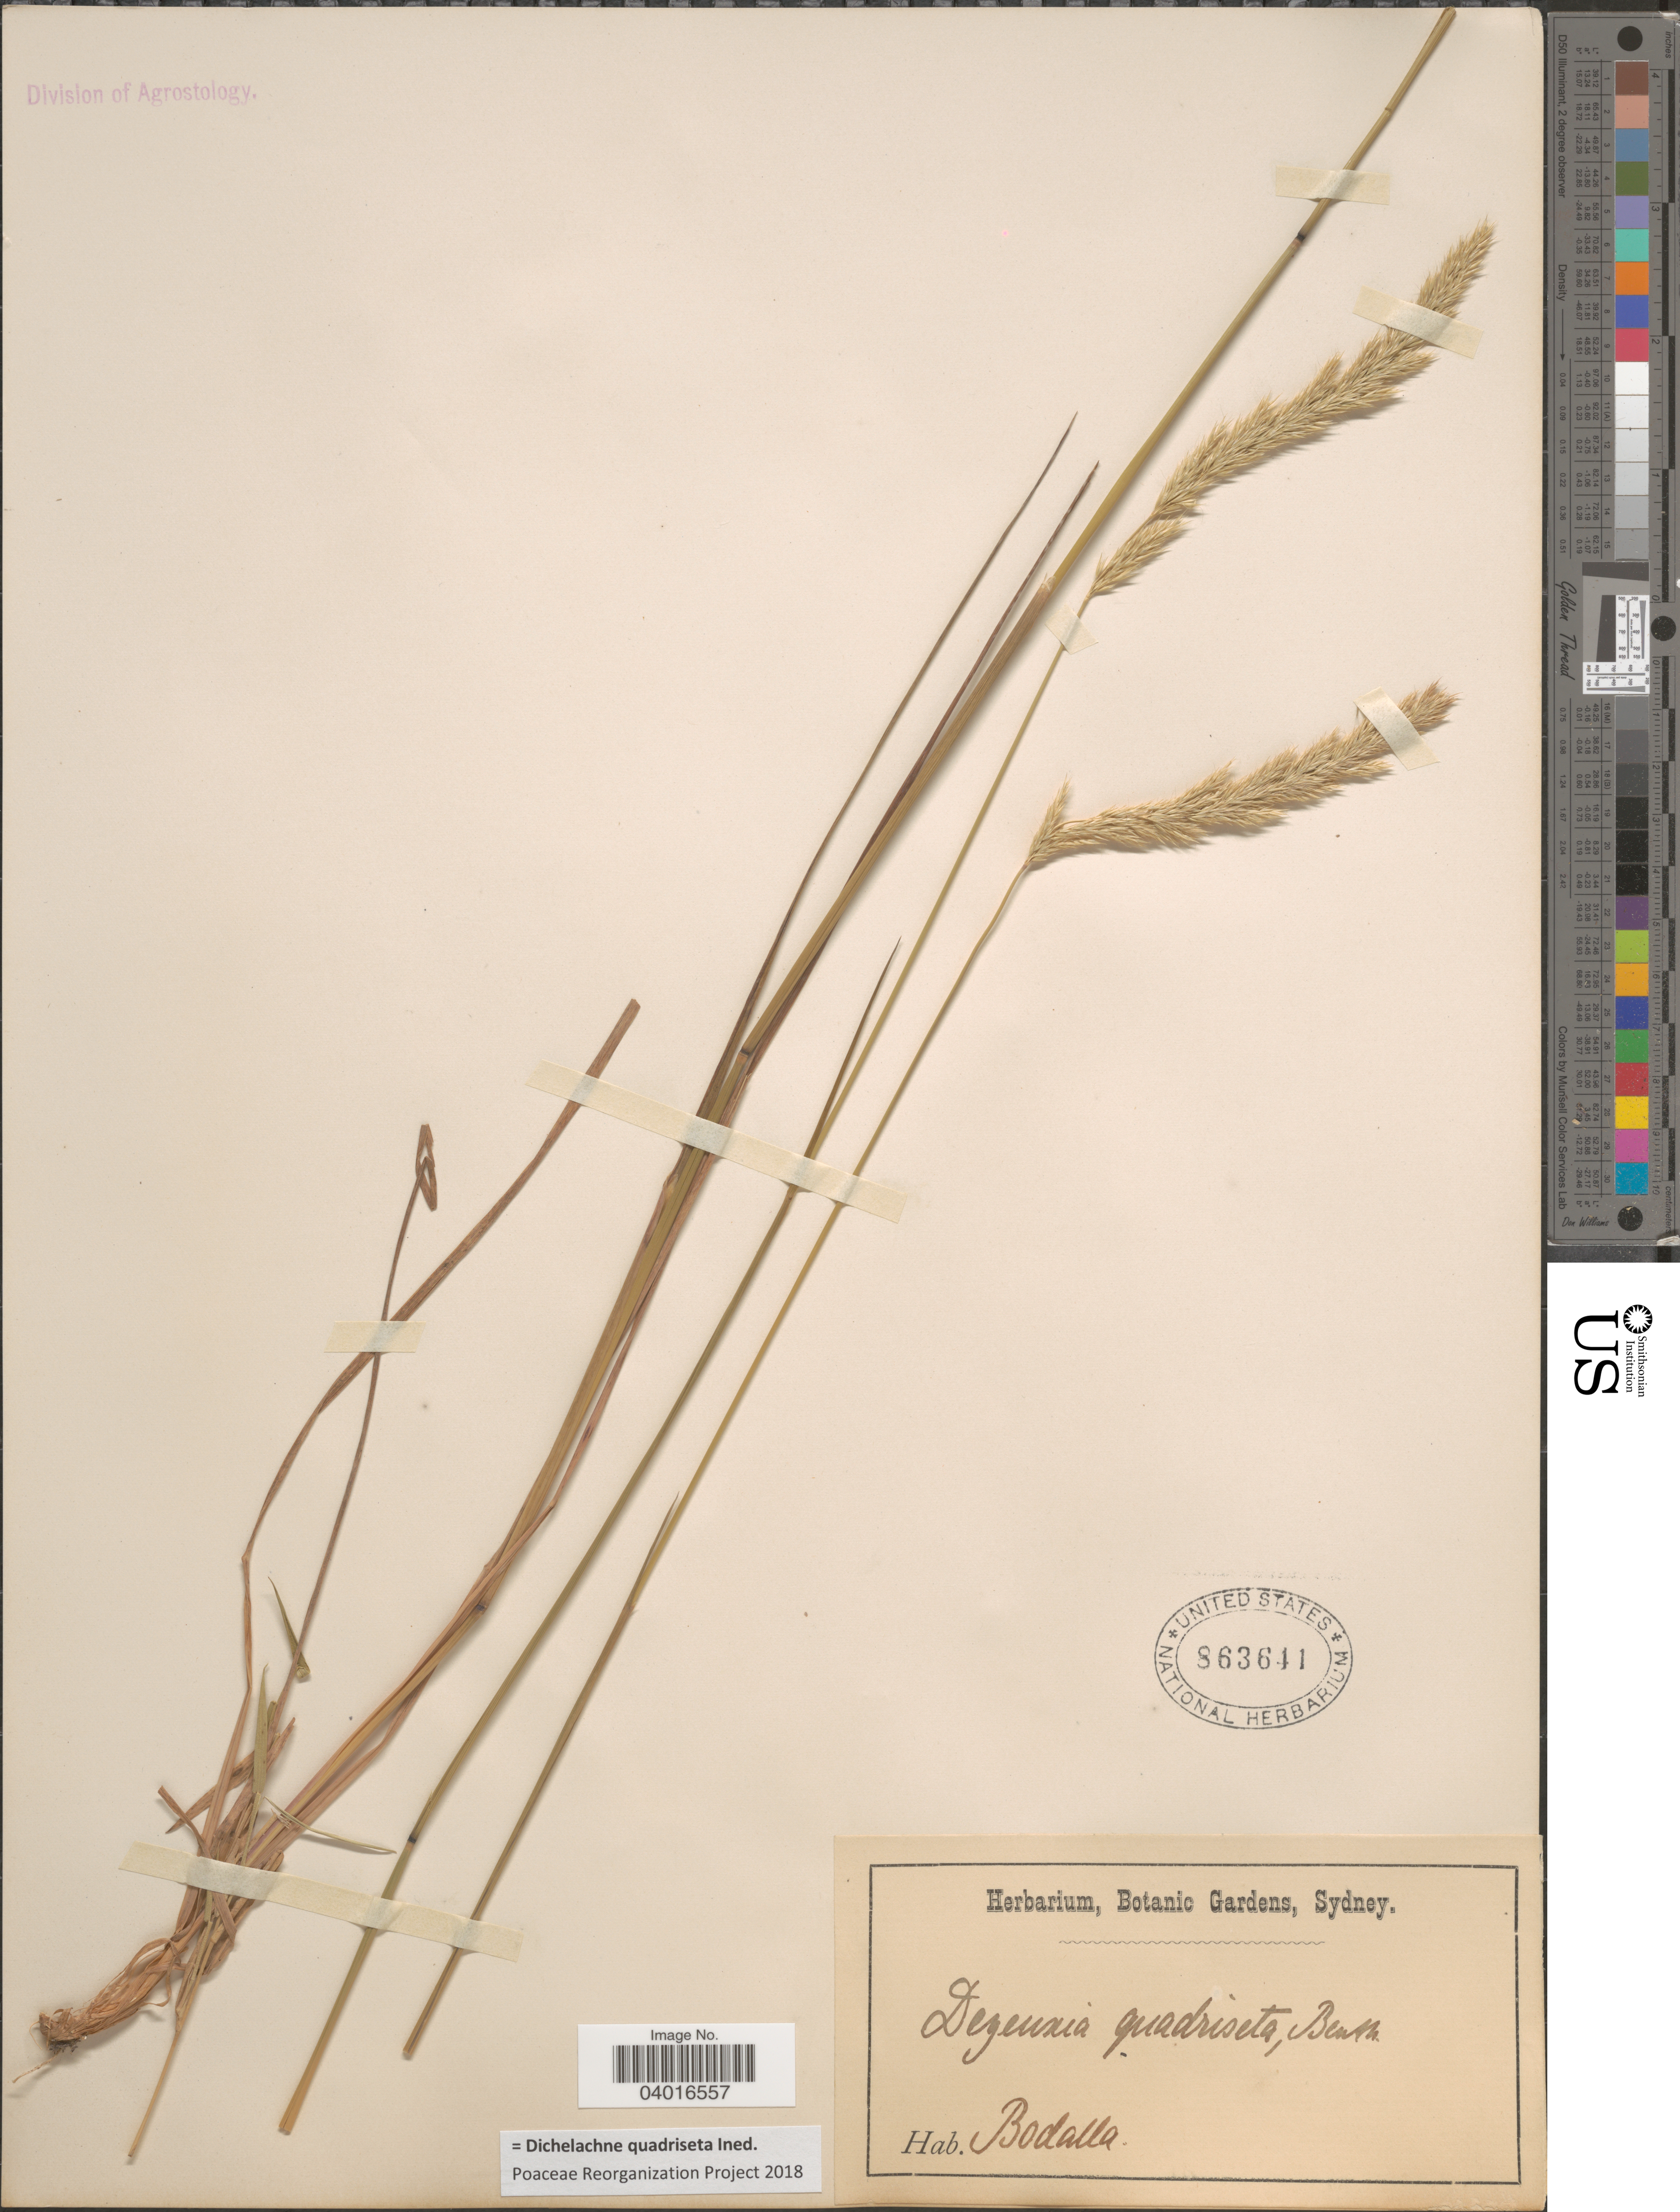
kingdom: Plantae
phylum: Tracheophyta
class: Liliopsida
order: Poales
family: Poaceae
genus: Dichelachne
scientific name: Dichelachne quadriseta ined.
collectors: ex Herb. Bot. Gard. Sydney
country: Australia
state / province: New South Wales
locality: Bodalla.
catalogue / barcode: US 863641